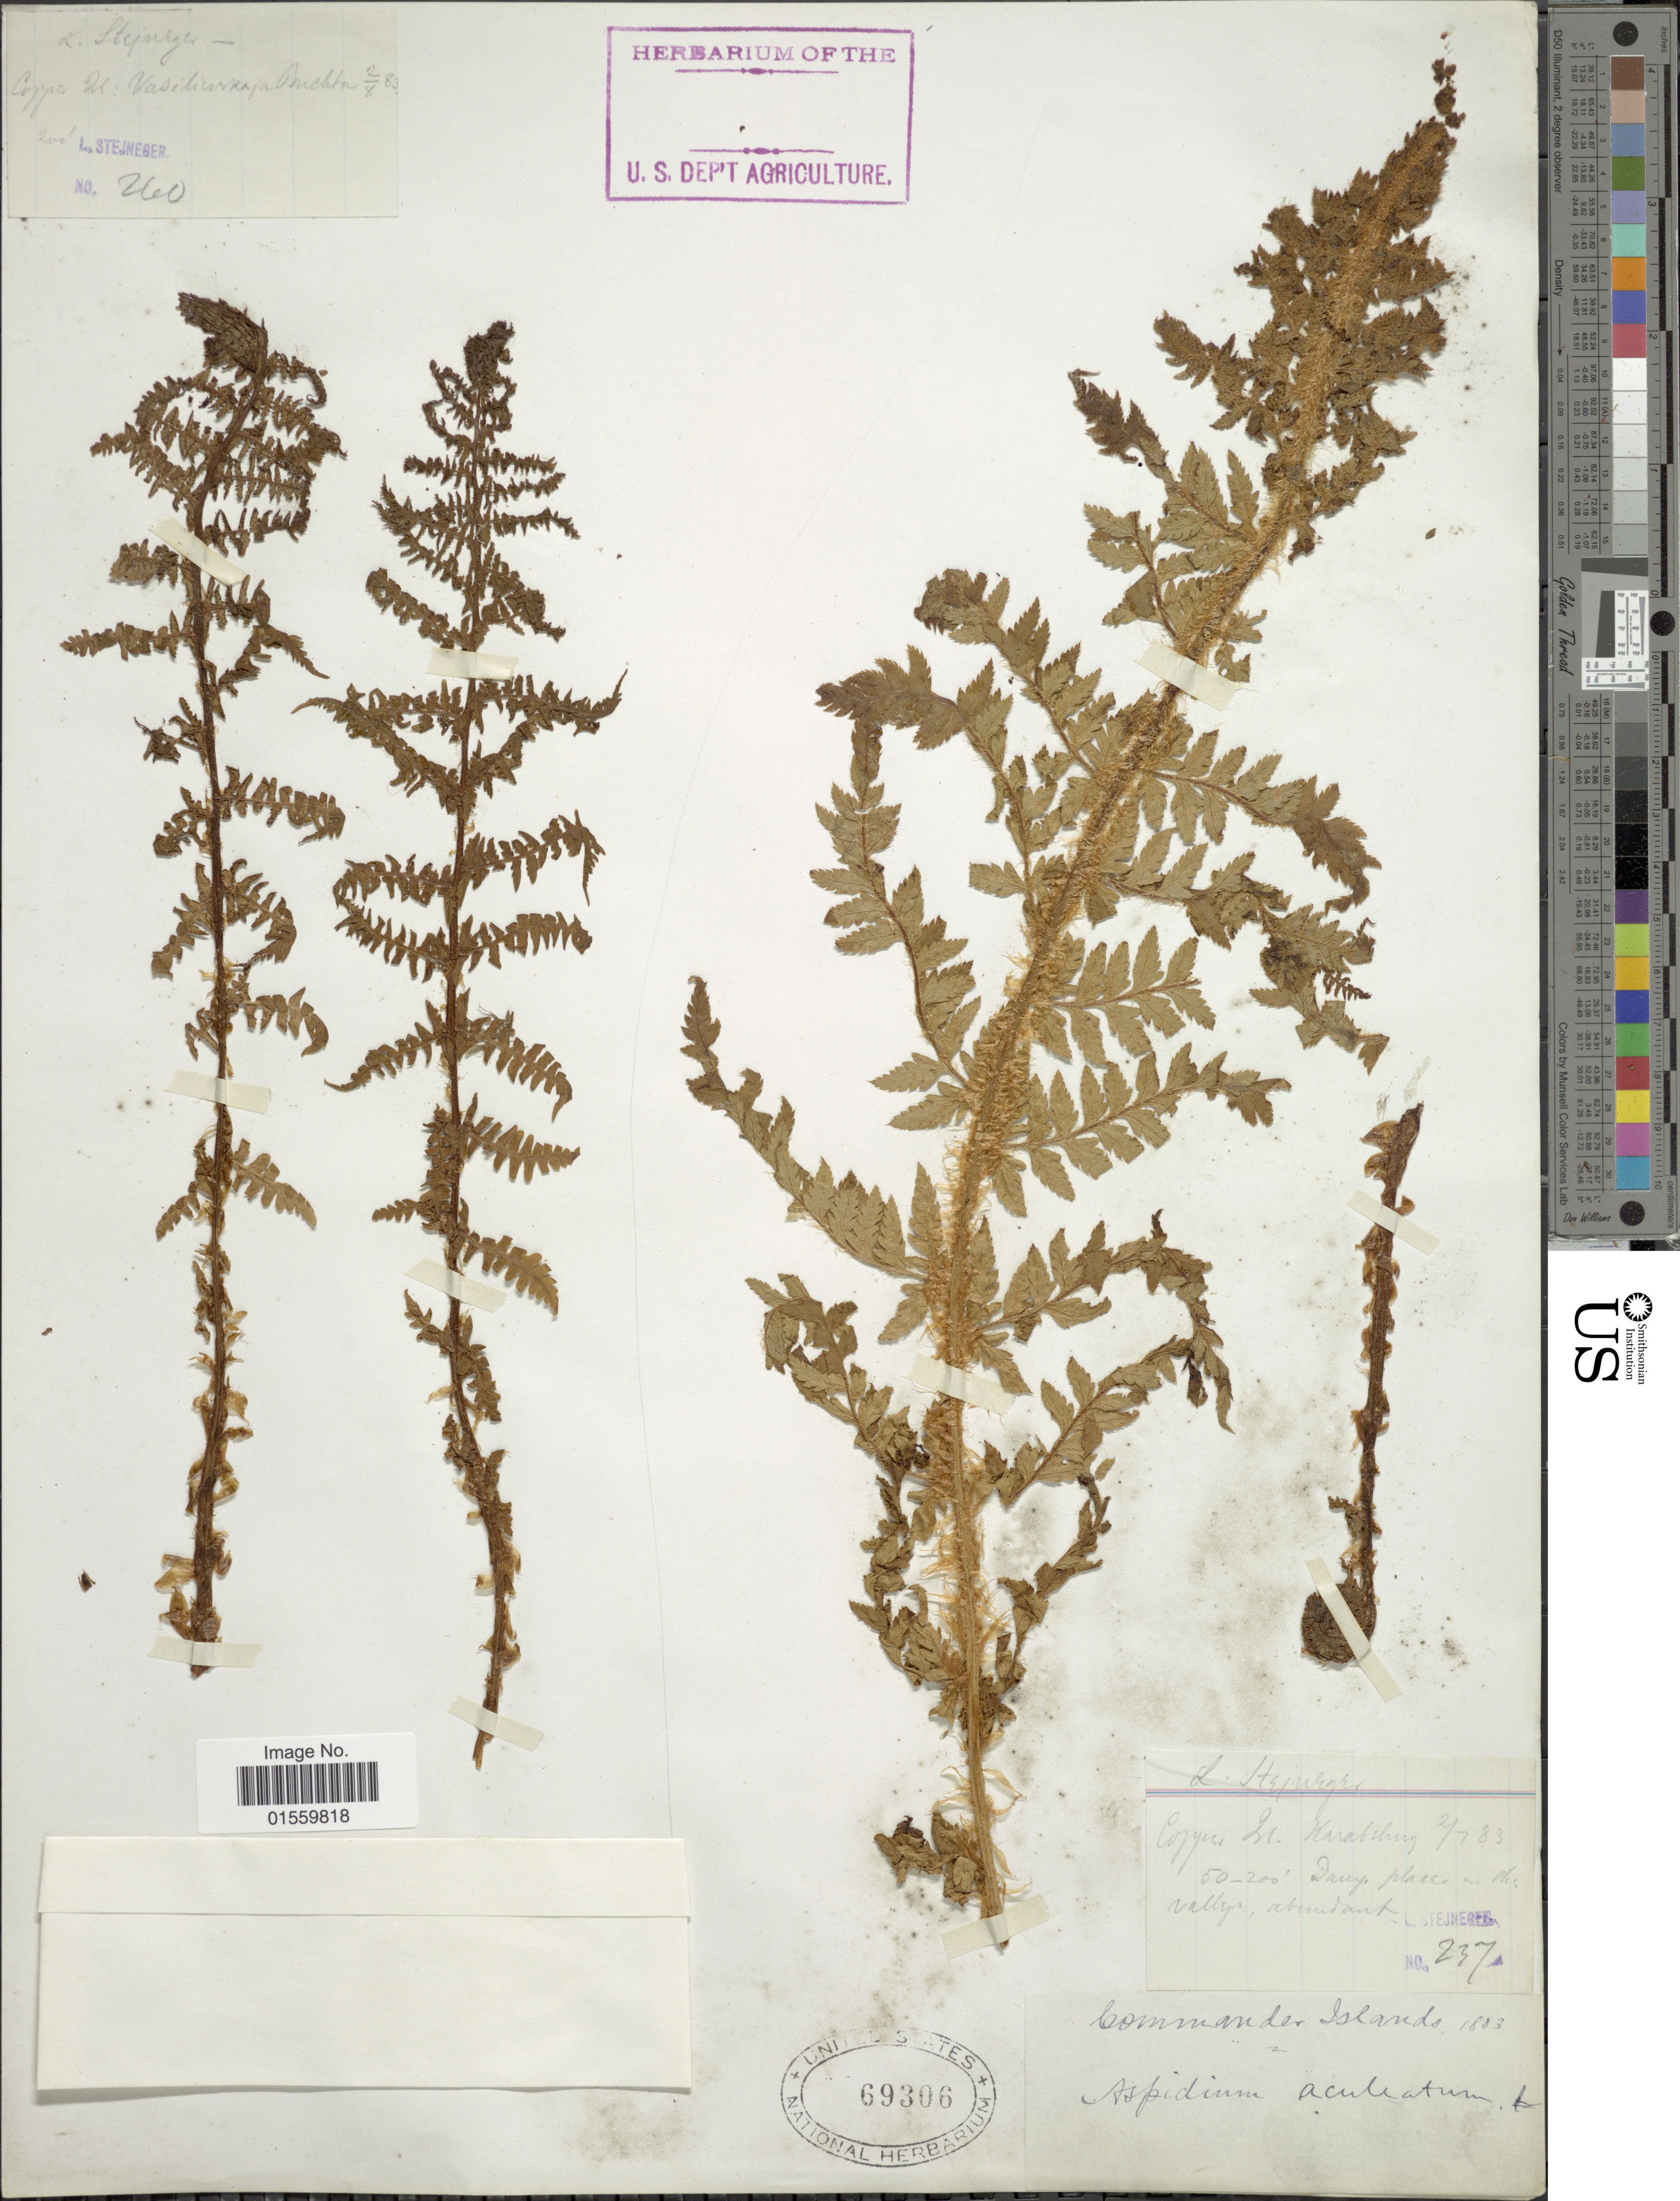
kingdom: Plantae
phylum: Tracheophyta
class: Polypodiopsida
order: Polypodiales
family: Dryopteridaceae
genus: Polystichum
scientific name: Polystichum sp.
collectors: Steineger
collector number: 237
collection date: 1983-07-02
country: Russian Federation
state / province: Kamchatka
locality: Copper Isl, Korabelny. Commander Islands.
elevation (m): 15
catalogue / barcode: US 69306-2